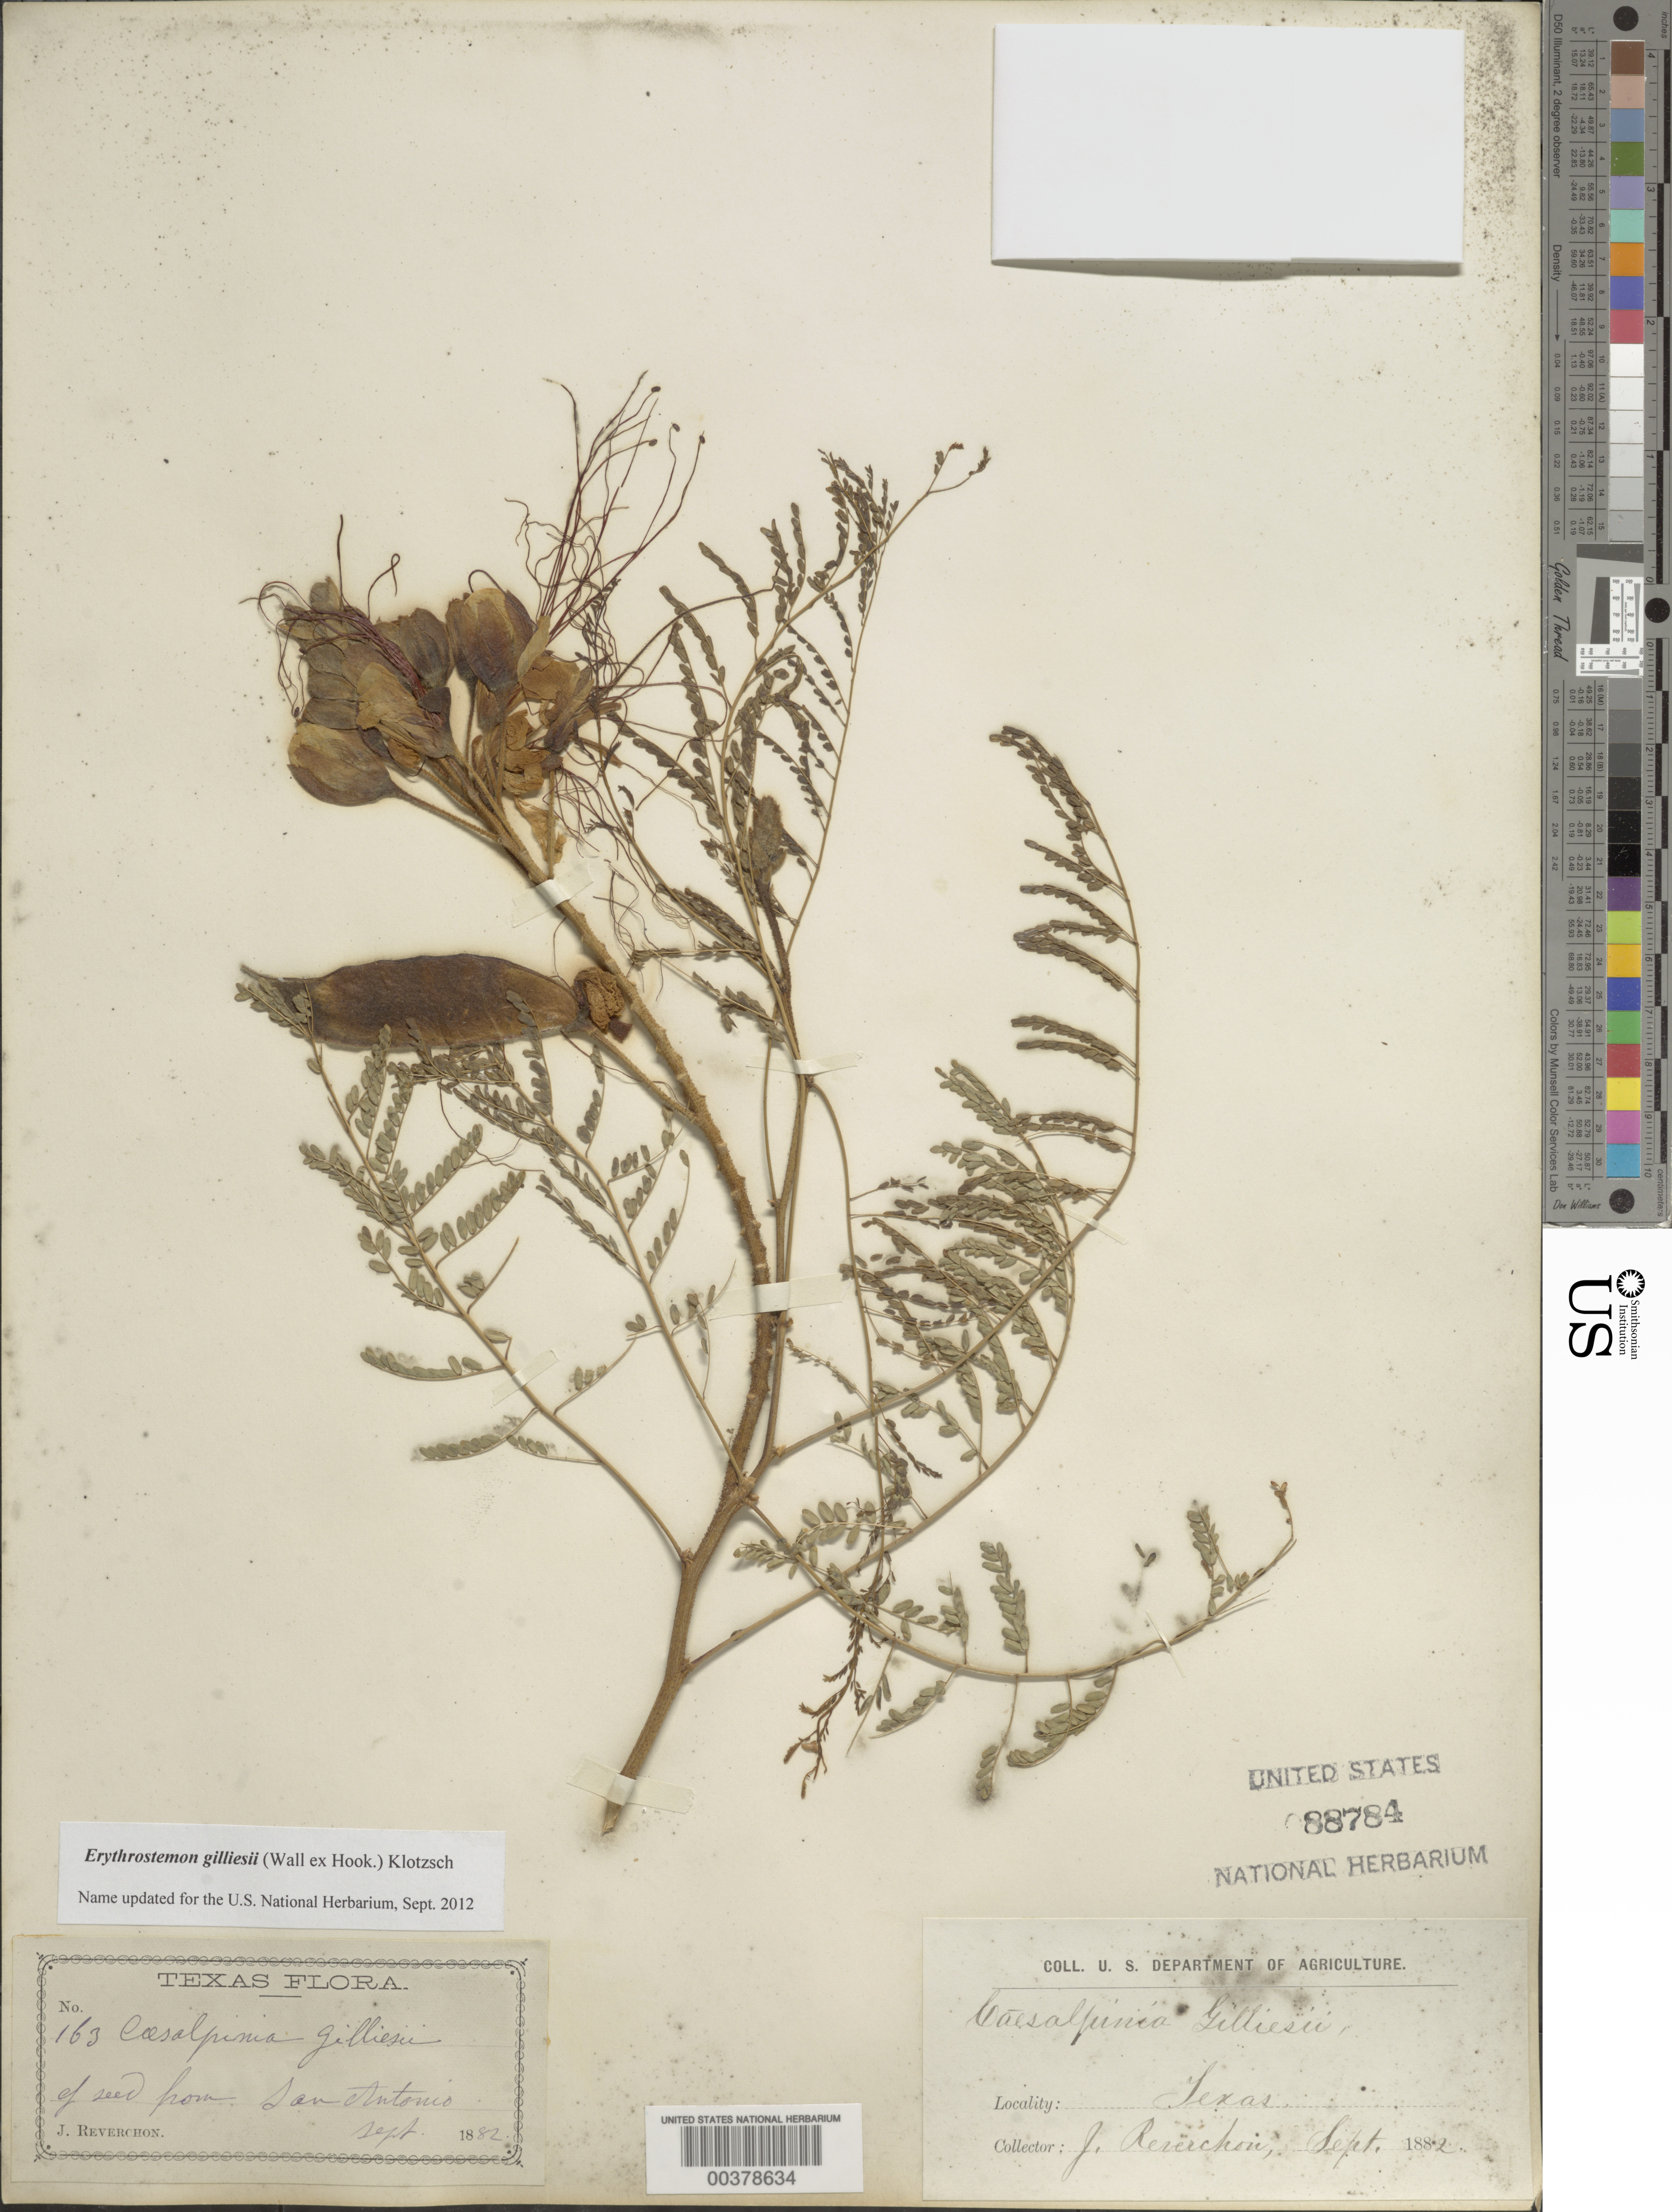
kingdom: Plantae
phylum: Tracheophyta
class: Magnoliopsida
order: Fabales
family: Fabaceae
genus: Erythrostemon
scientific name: Erythrostemon gilliesii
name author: (Hook.) Klotzsch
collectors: J. Reverchon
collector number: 163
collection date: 1882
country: United States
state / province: Texas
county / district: Bexar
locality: San Antonio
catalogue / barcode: US 88784